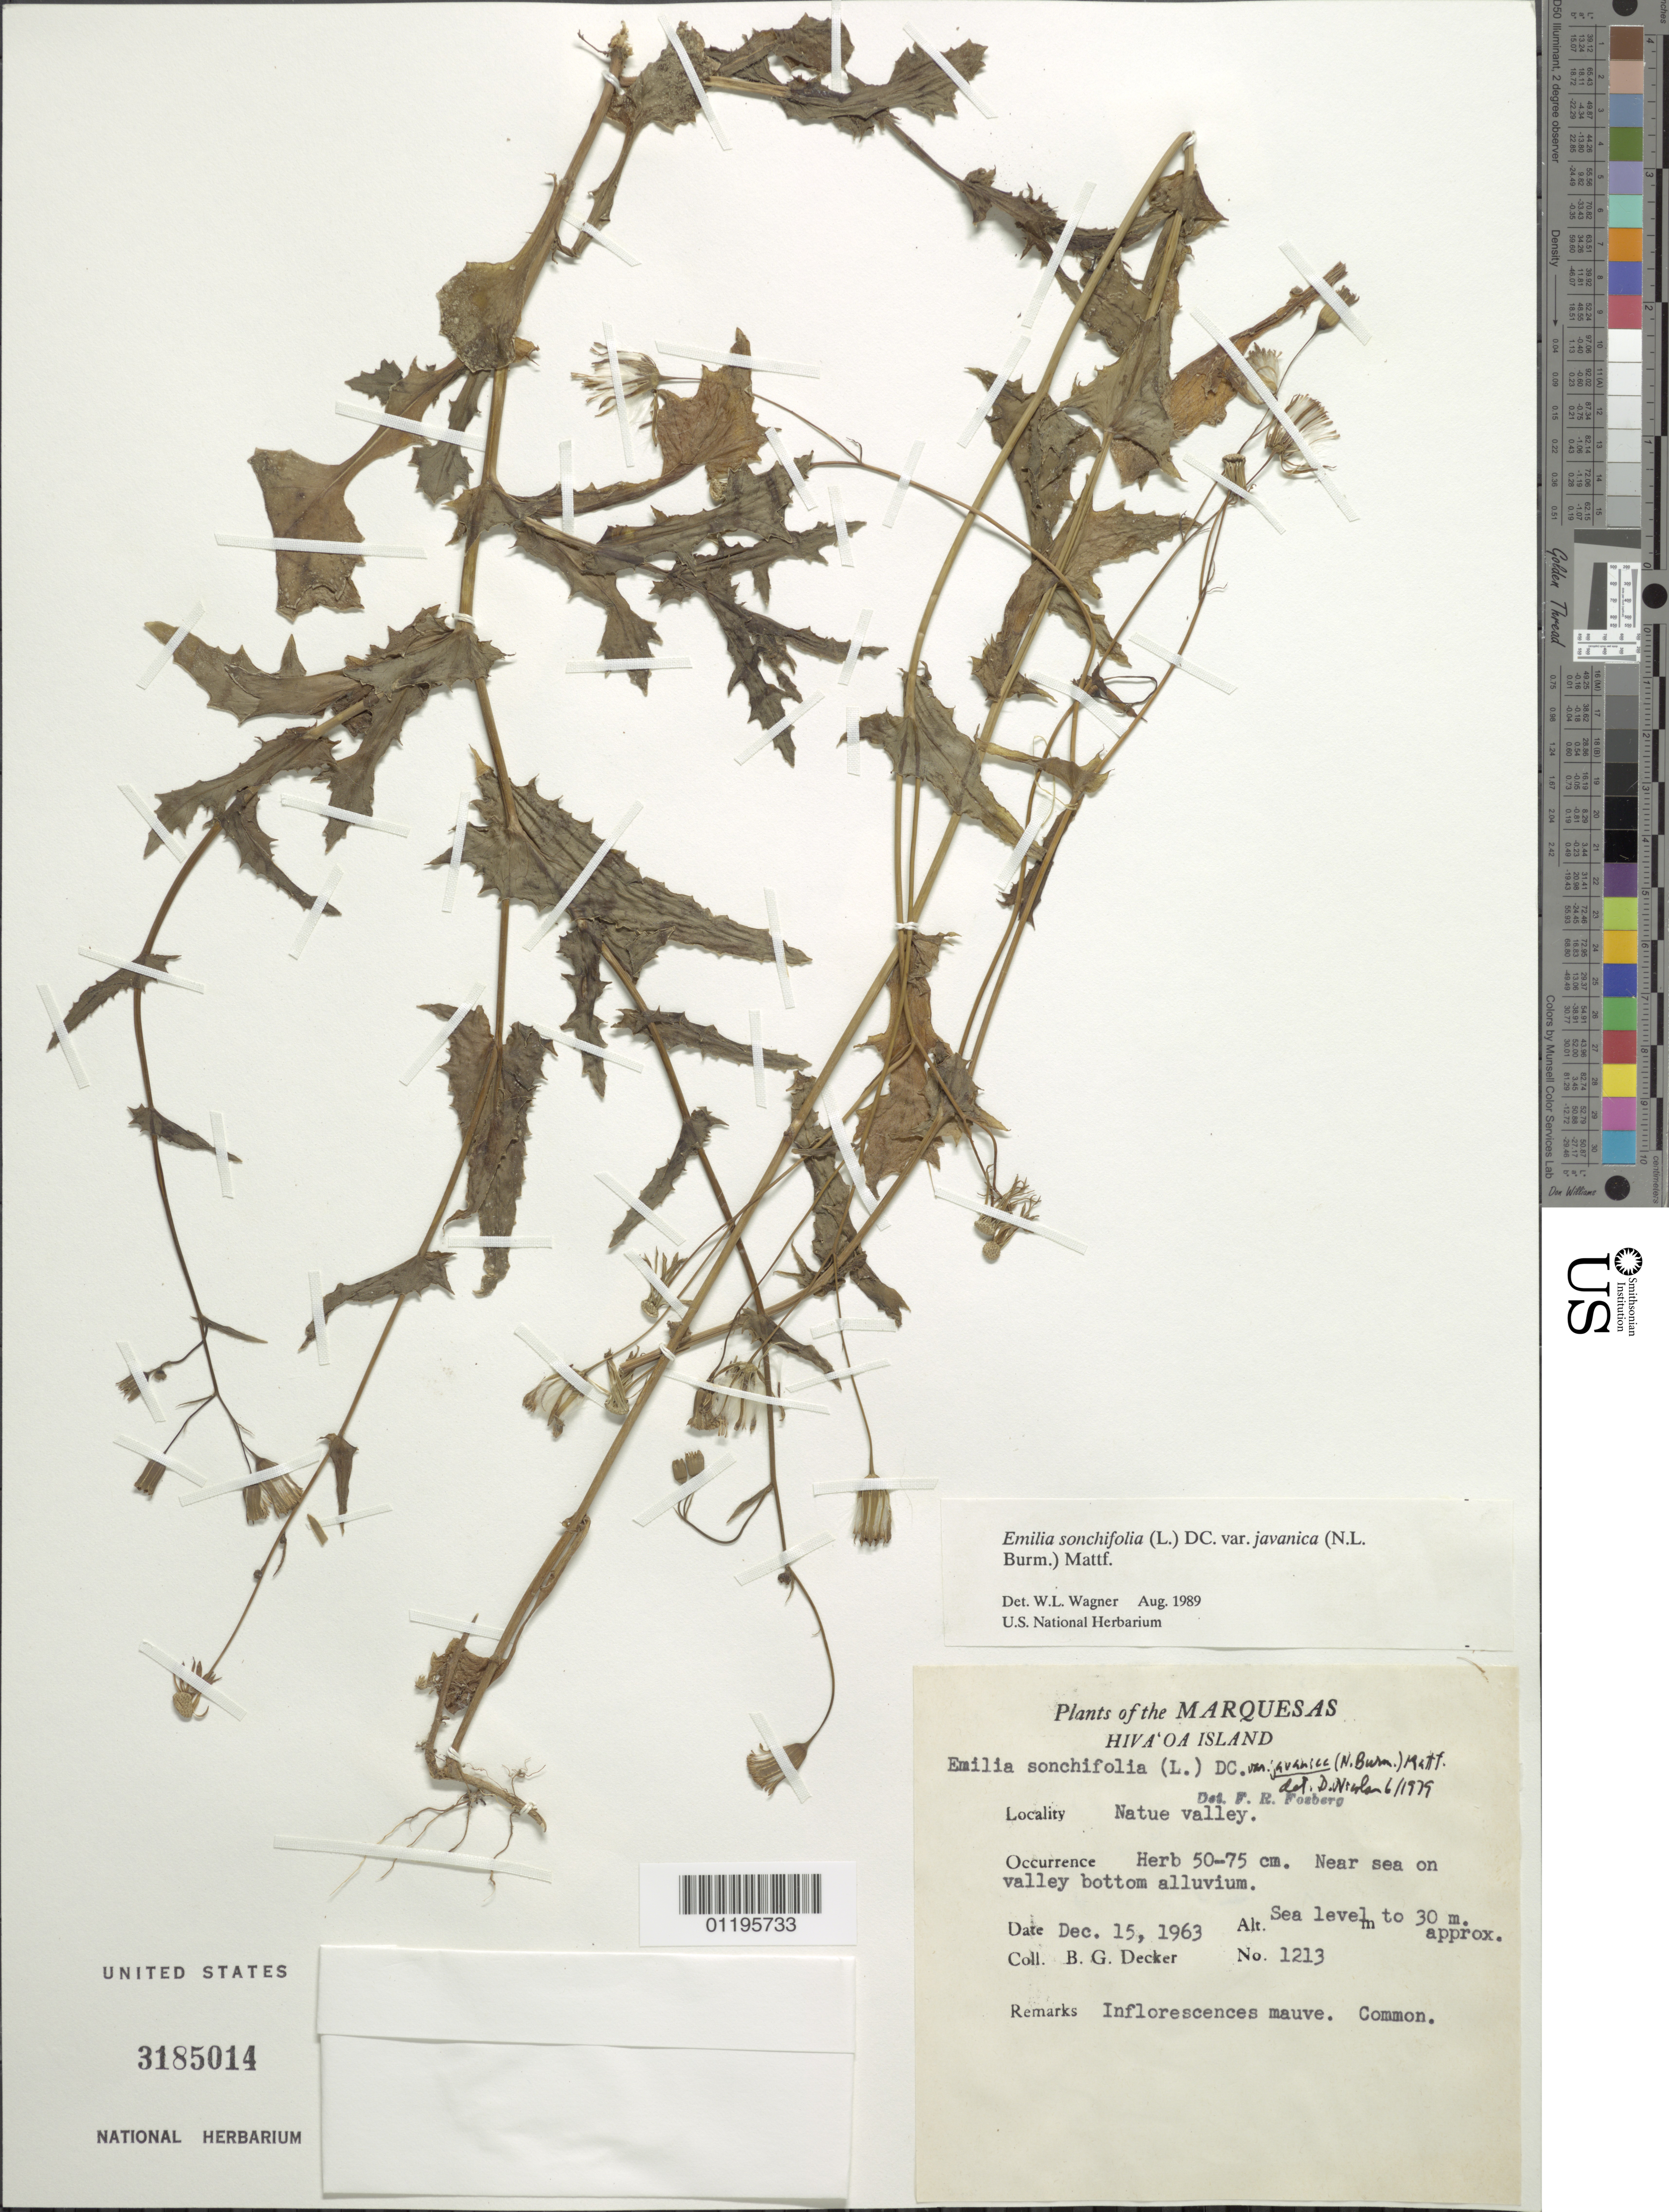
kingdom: Plantae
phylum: Tracheophyta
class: Magnoliopsida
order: Asterales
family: Asteraceae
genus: Emilia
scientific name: Emilia sonchifolia var. javanica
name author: (Burm. f.) Mattf.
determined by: Wagner, W. L., (BOT), Smithsonian Institution - National Museum of Natural History (UNITED STATES)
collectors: B. G. Decker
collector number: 1213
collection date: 1963-12-15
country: French Polynesia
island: Hiva Oa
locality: Natue Valley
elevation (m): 0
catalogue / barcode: US 3185014